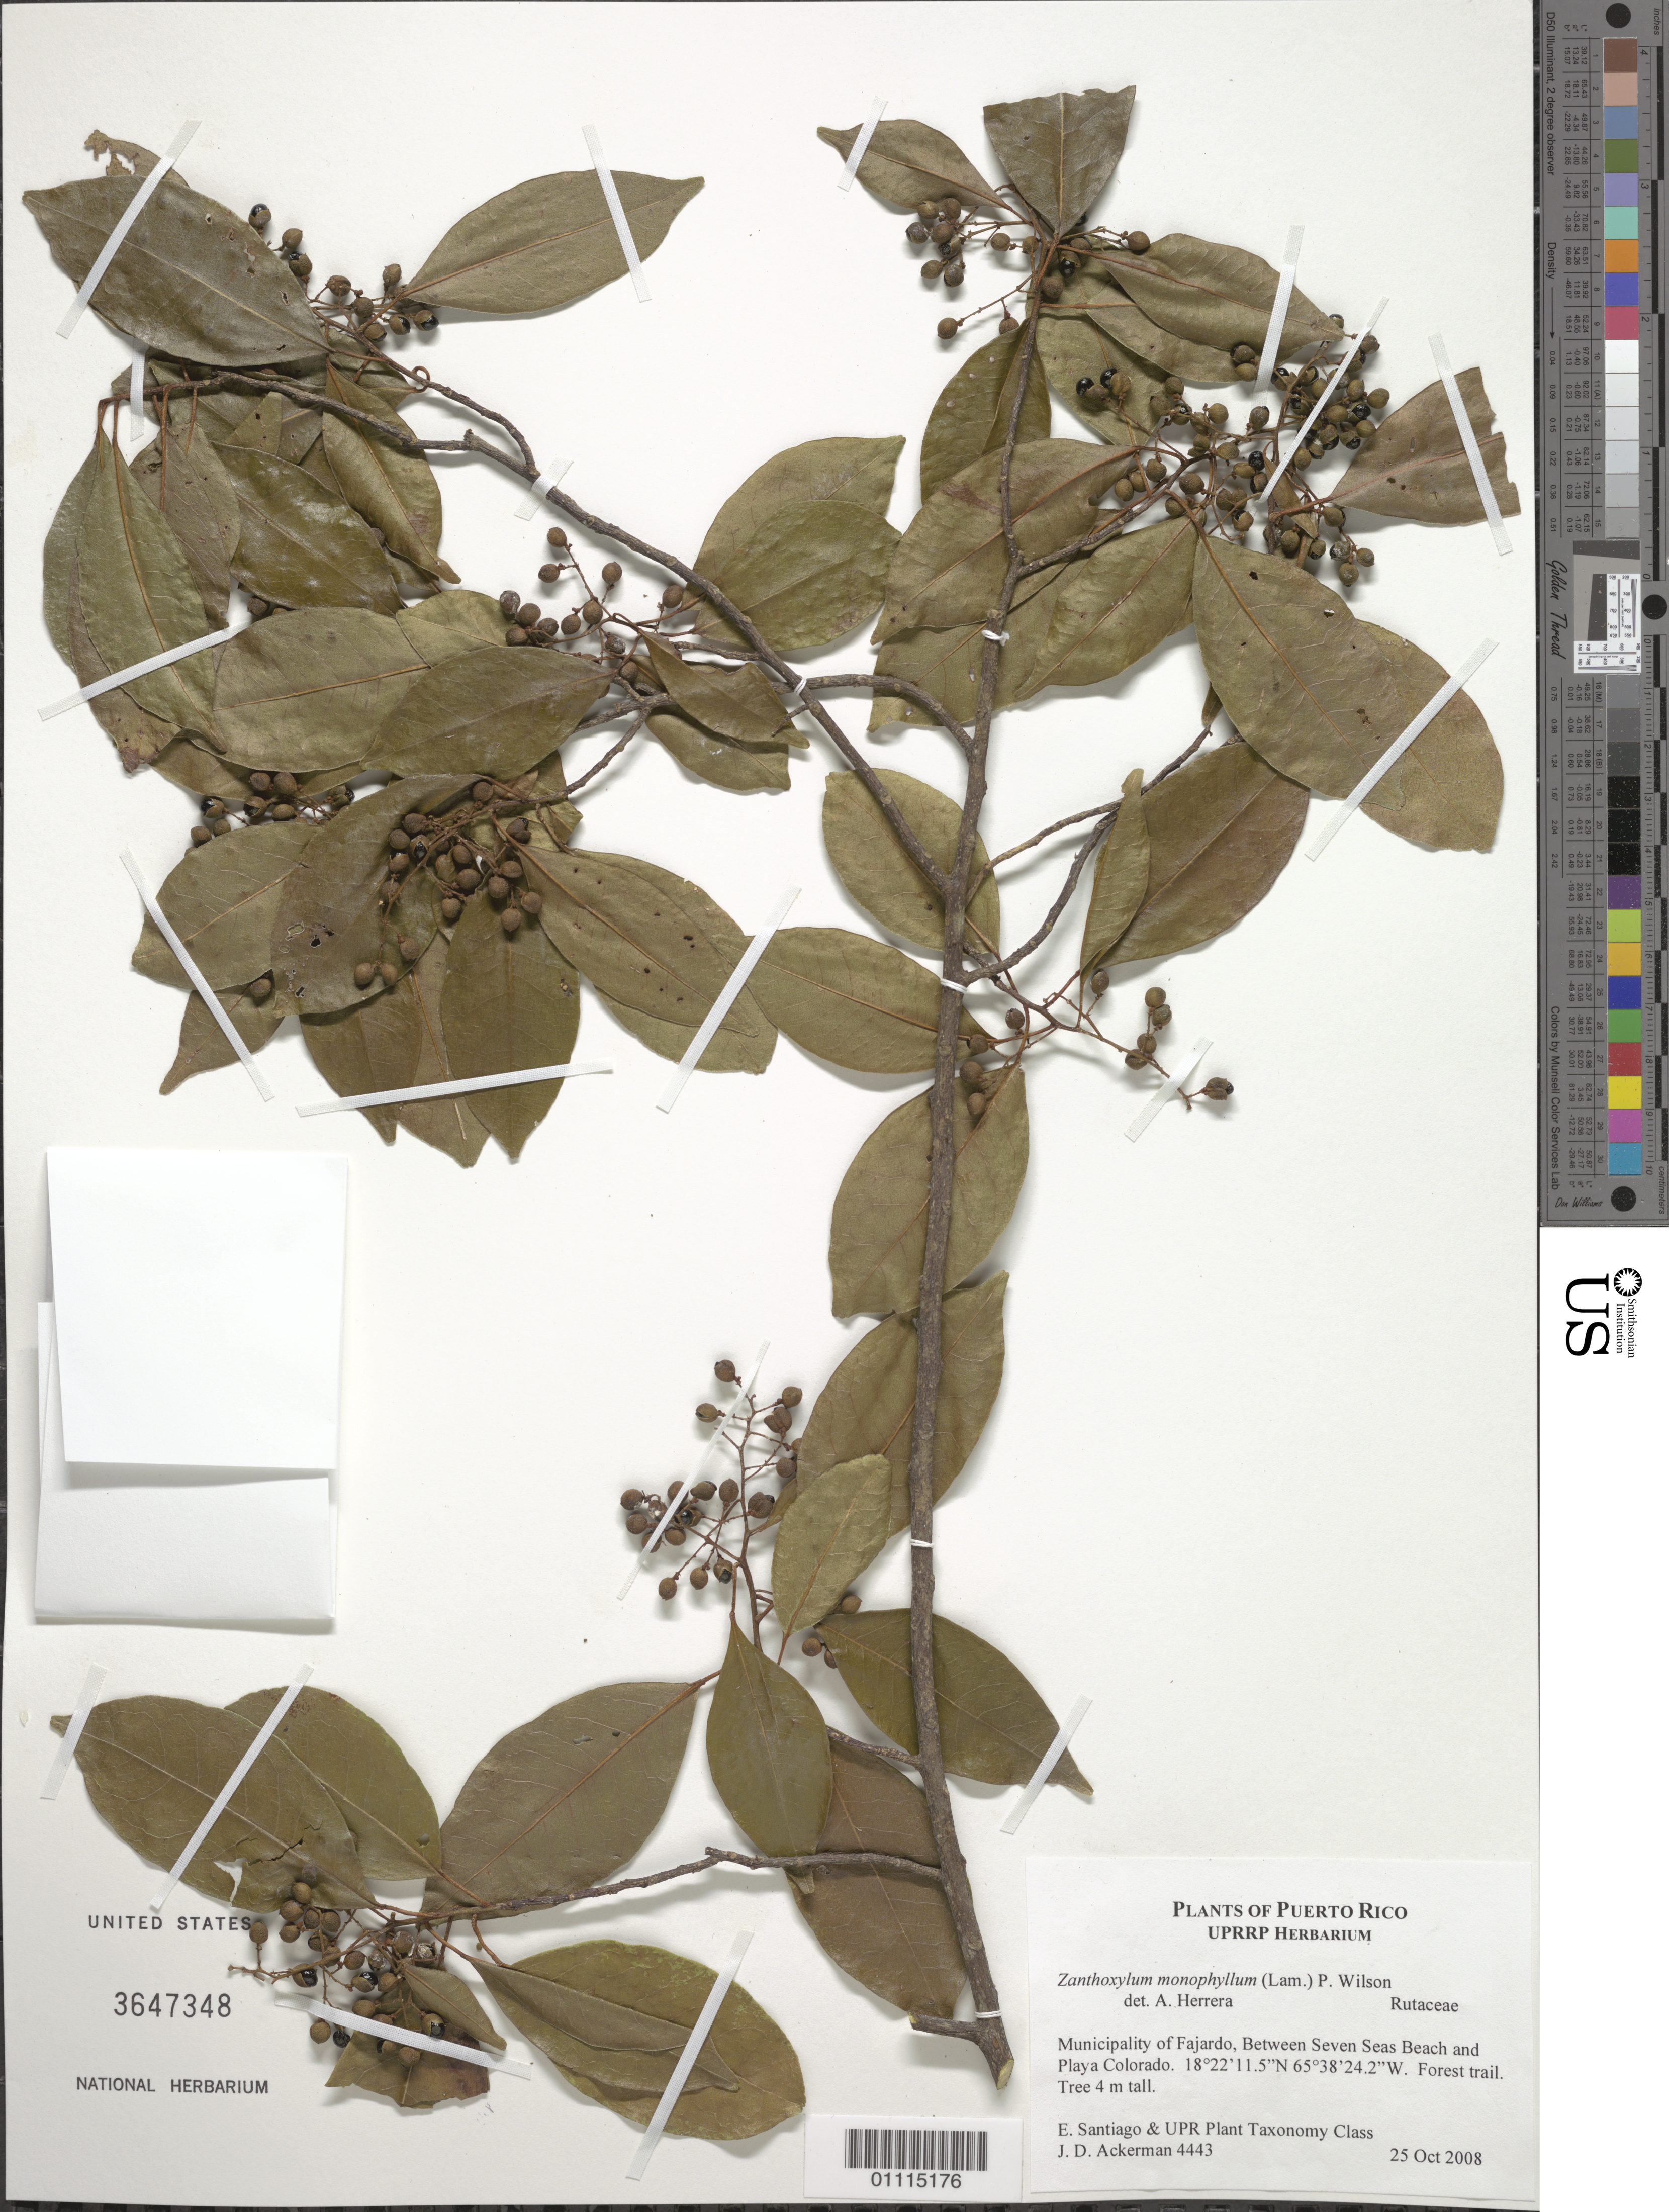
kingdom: Plantae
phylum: Tracheophyta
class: Magnoliopsida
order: Sapindales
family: Rutaceae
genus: Zanthoxylum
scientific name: Zanthoxylum monophyllum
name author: (Lam.) P. Wilson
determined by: Herrera, A.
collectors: J. D. Ackerman et al.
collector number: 4443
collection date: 2008-10-25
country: Puerto Rico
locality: Fajardo, between Seven Seas Beach and Playa Colorado.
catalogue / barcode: US 3647348